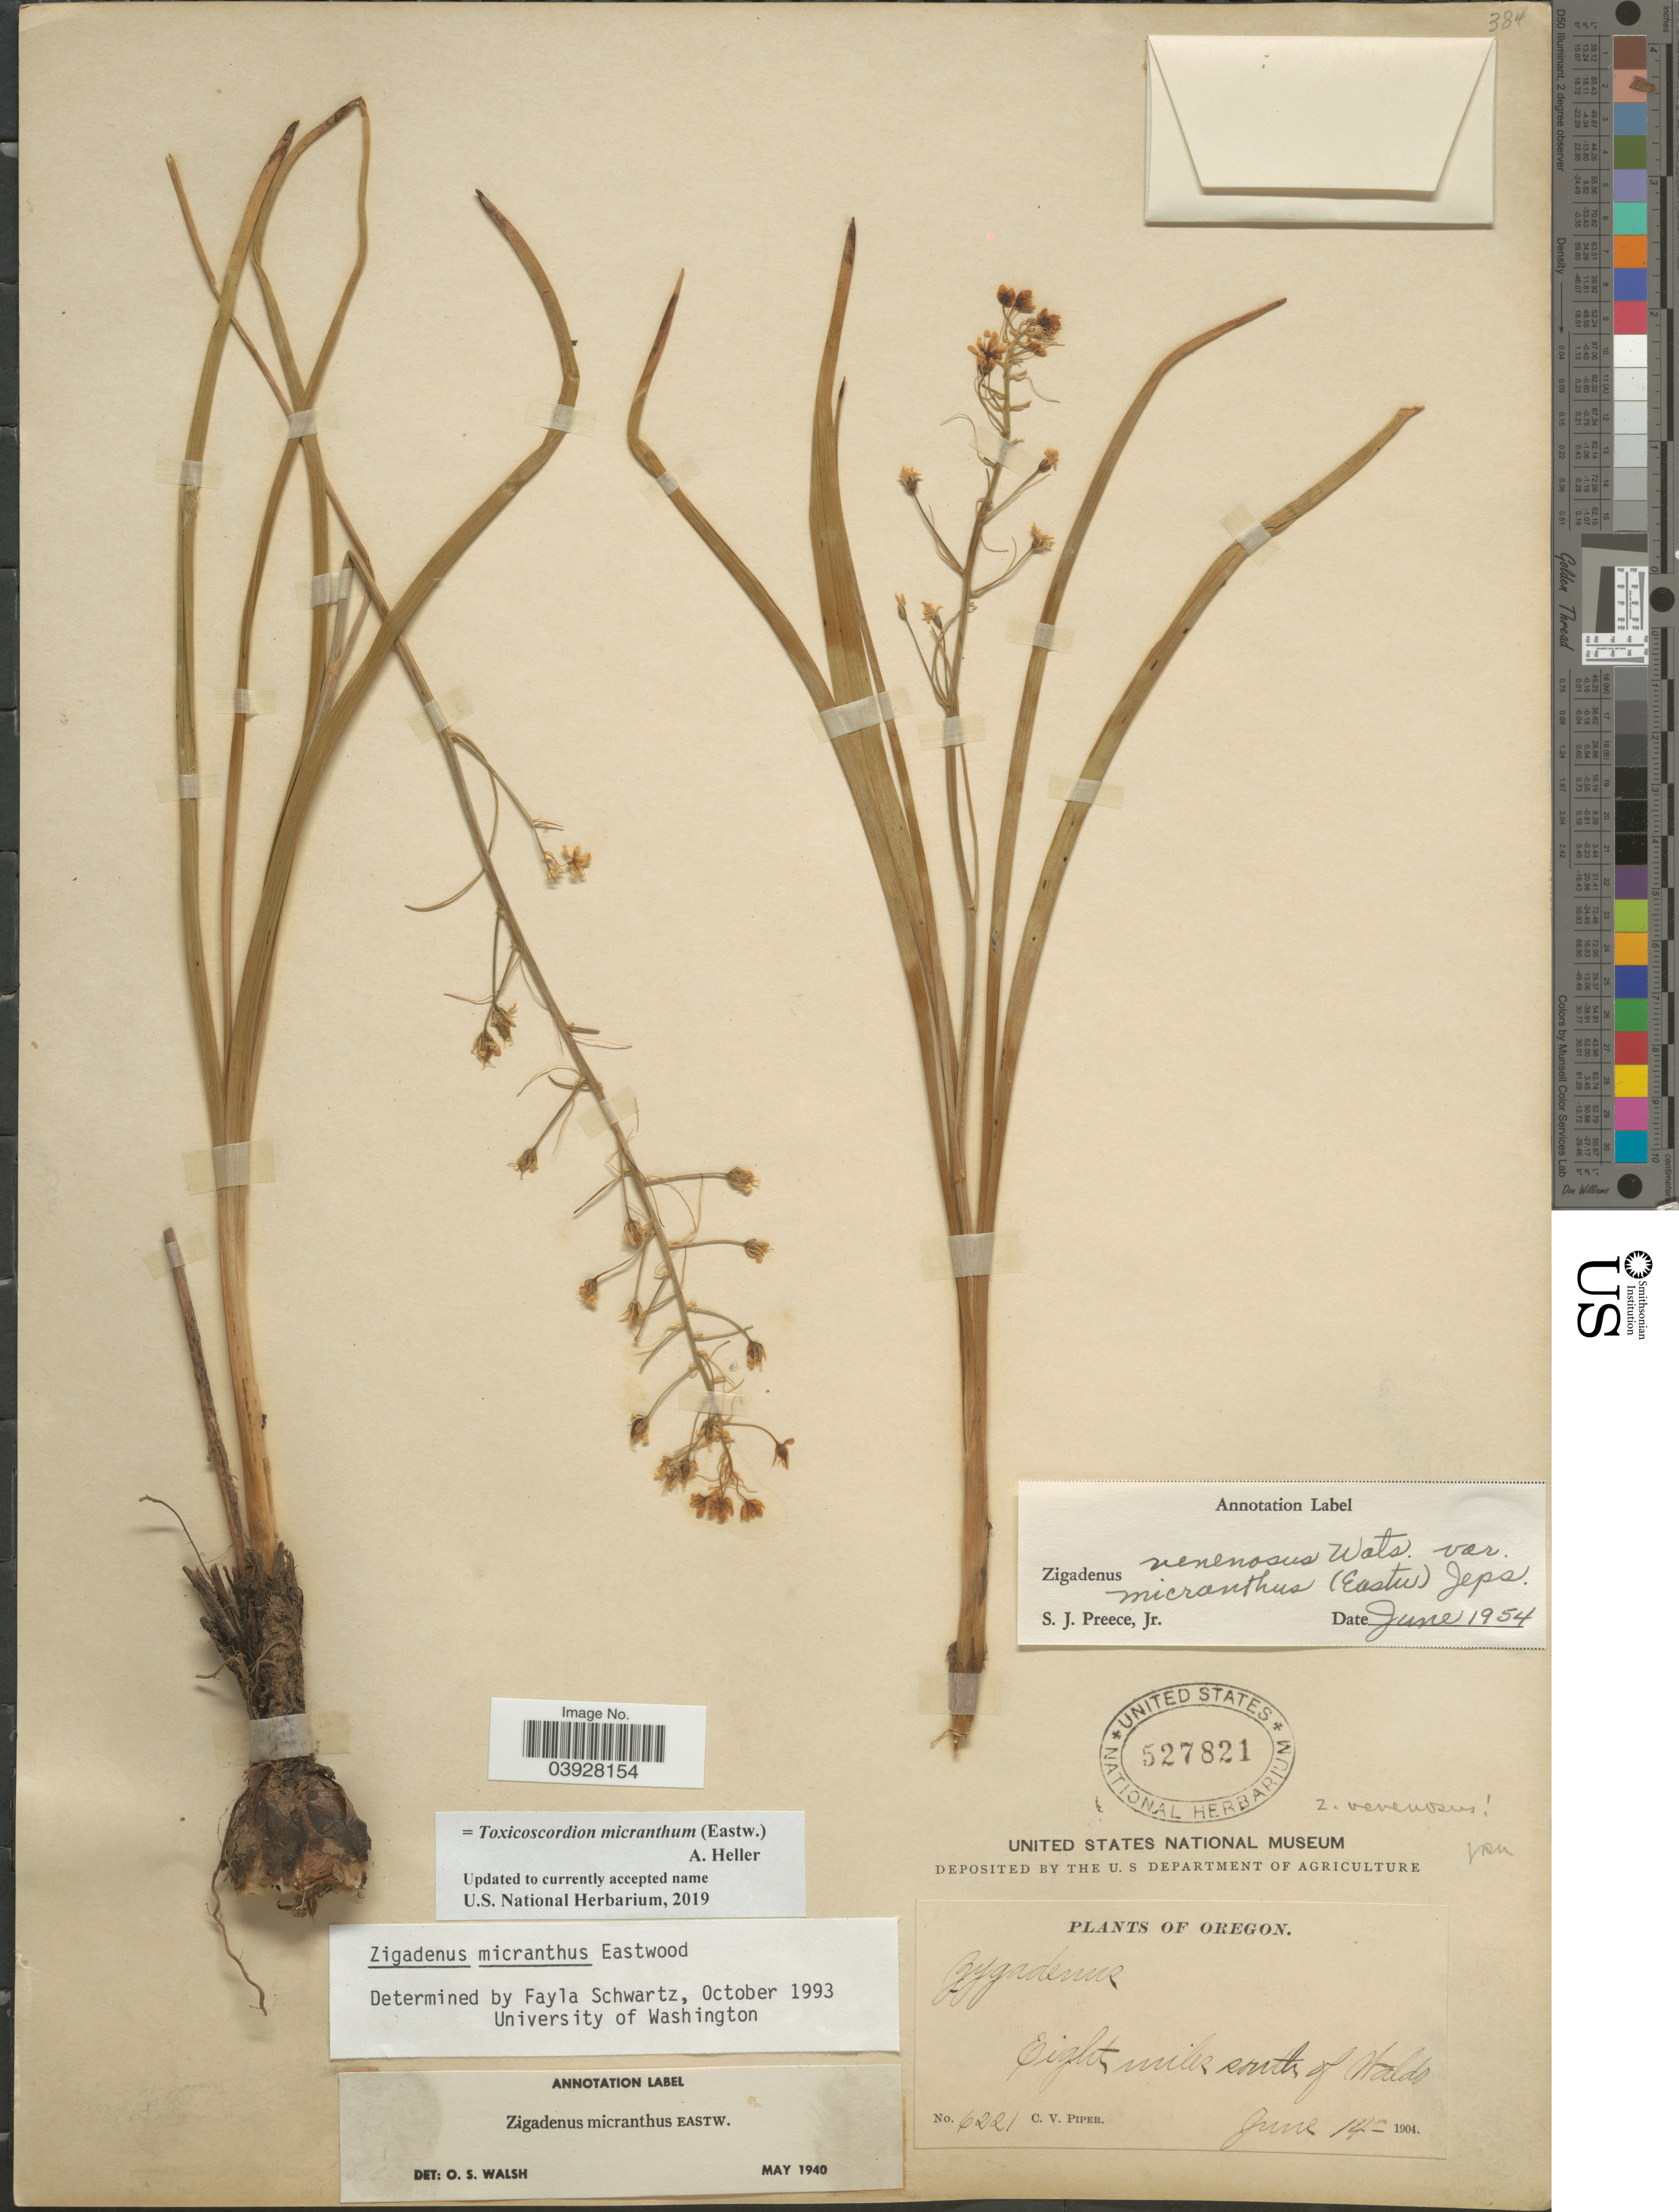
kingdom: Plantae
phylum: Tracheophyta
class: Liliopsida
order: Liliales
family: Melanthiaceae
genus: Toxicoscordion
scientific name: Toxicoscordion micranthum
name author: (Eastw.) A. Heller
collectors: C. V. Piper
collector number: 6221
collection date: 1904-06-14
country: United States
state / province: Oregon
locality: Eight miles south of Waldo.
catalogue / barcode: US 527821